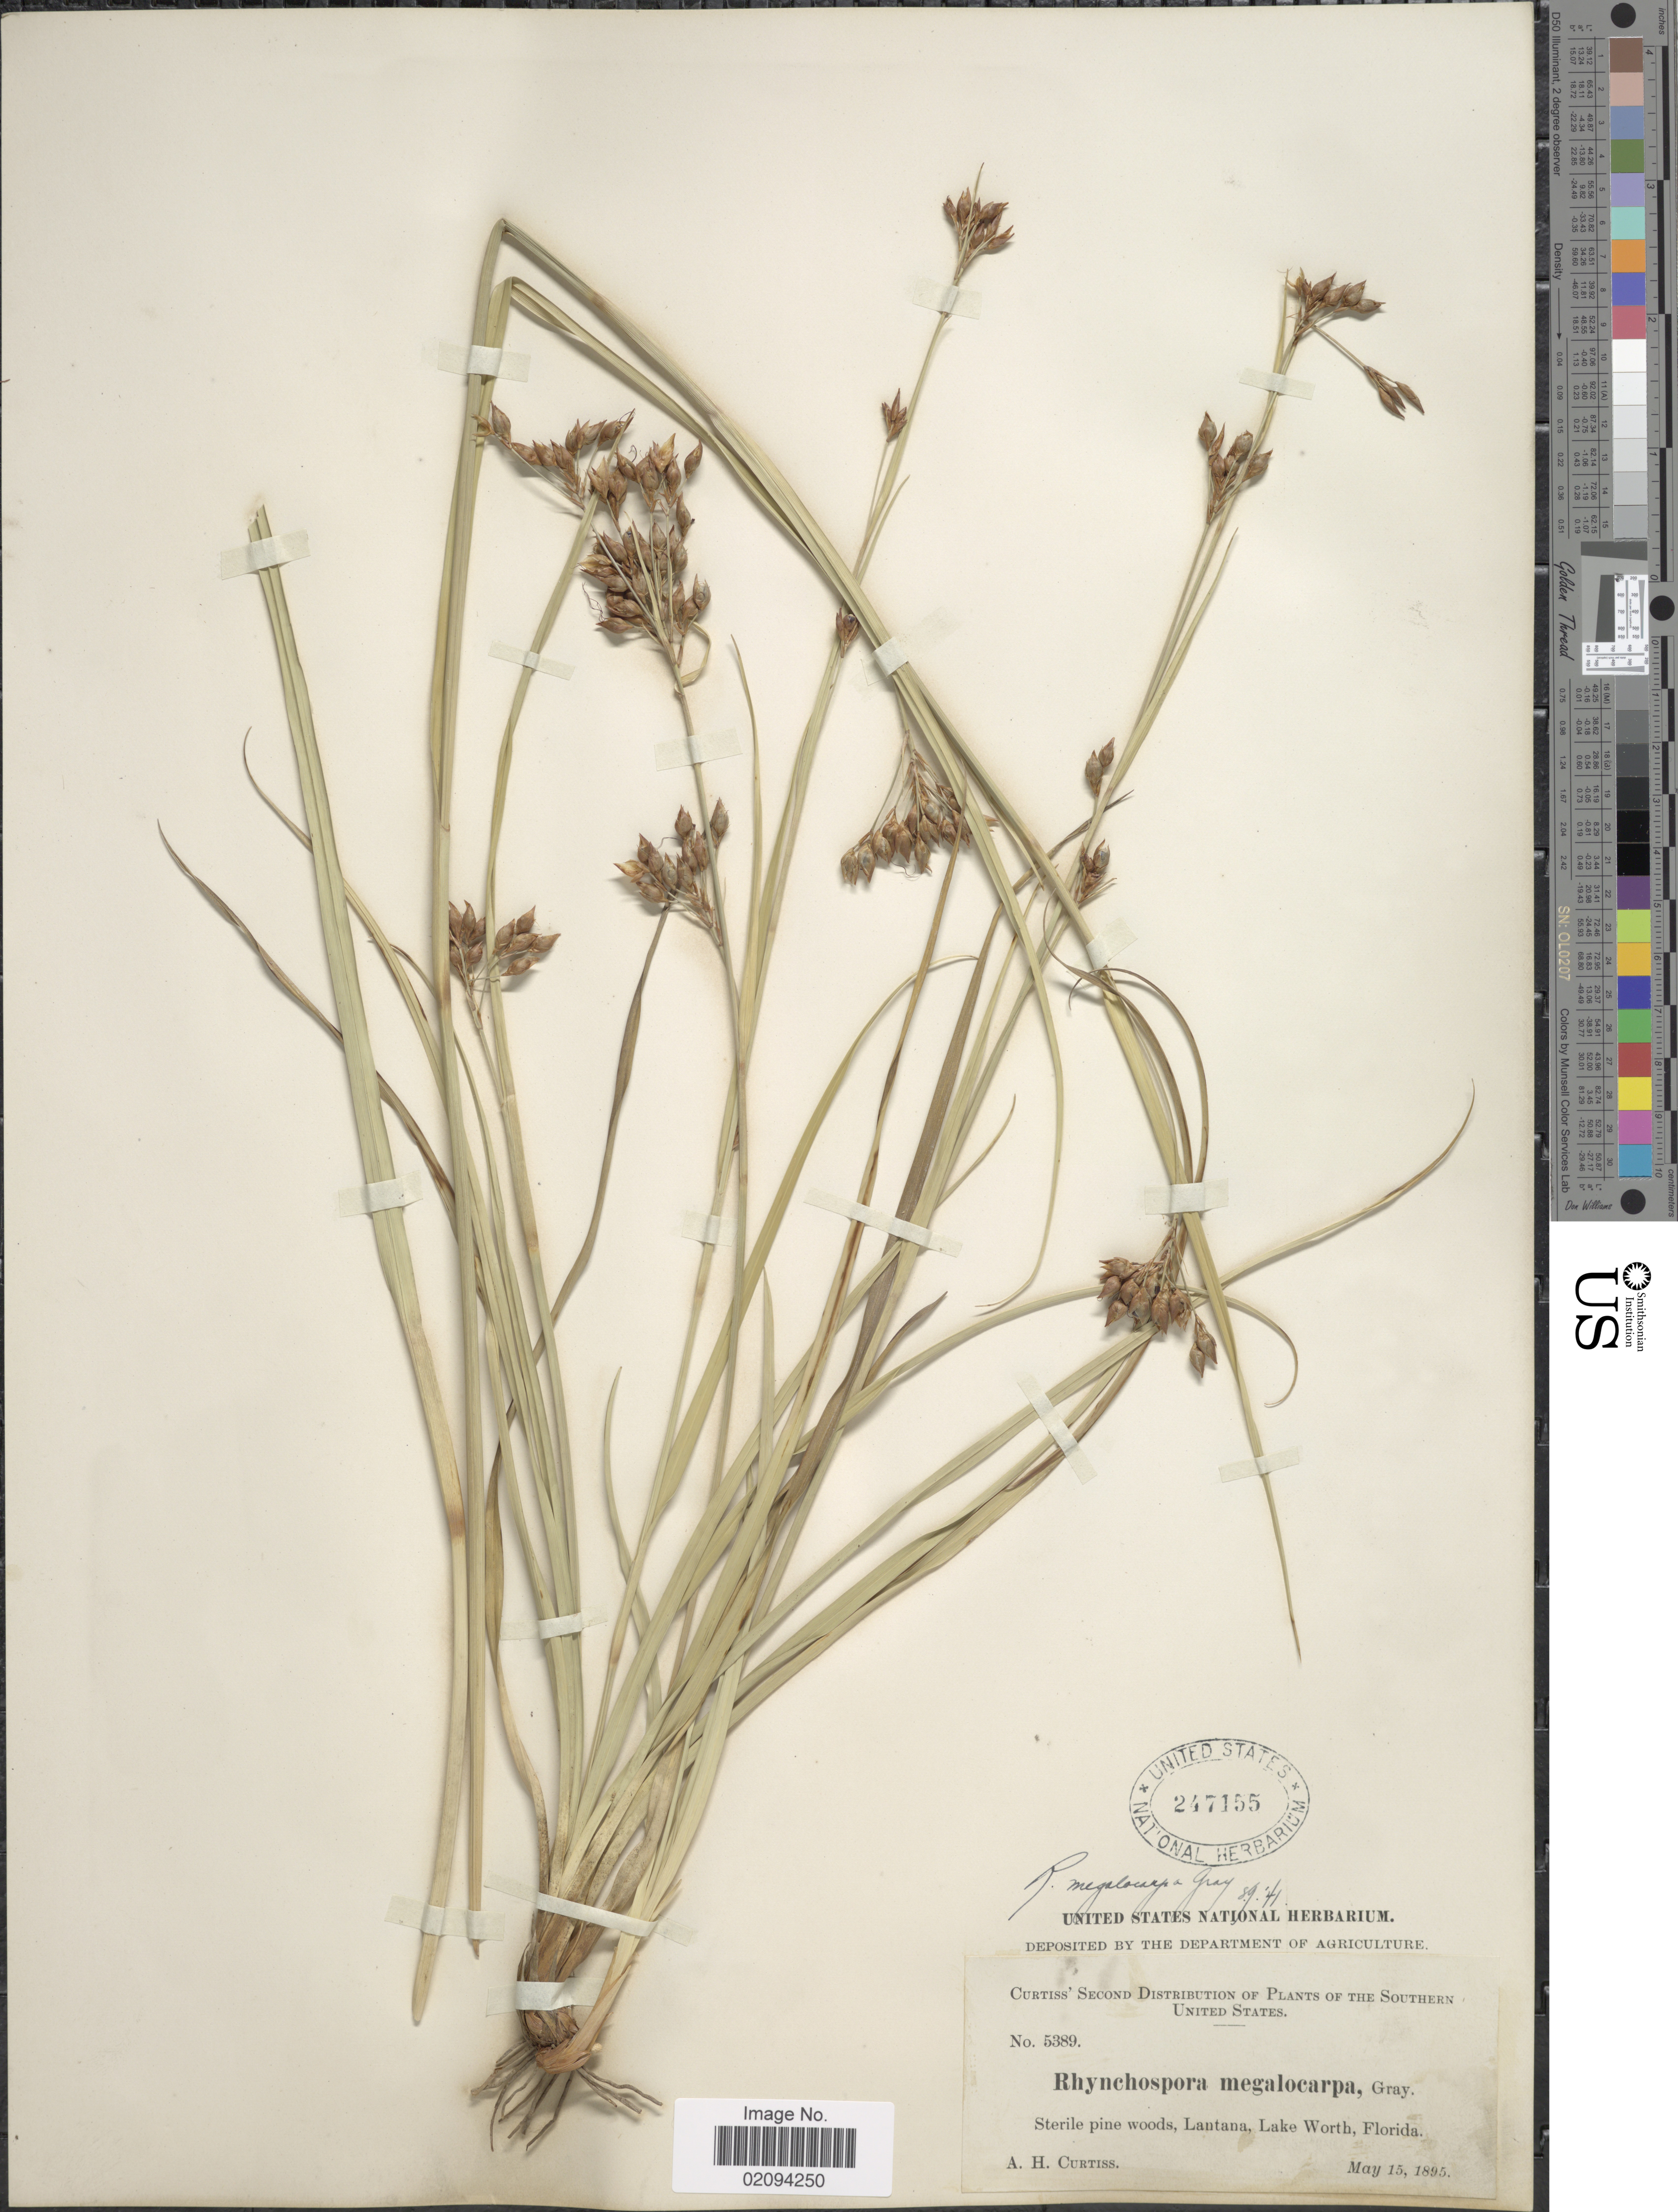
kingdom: Plantae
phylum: Tracheophyta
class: Liliopsida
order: Poales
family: Cyperaceae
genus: Rhynchospora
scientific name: Rhynchospora megalocarpa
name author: A. Gray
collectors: A. H. Curtiss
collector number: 5389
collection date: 1895-05-15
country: United States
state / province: Florida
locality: Sterile pine woods, Lantana, Lake Worth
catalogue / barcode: US 247155